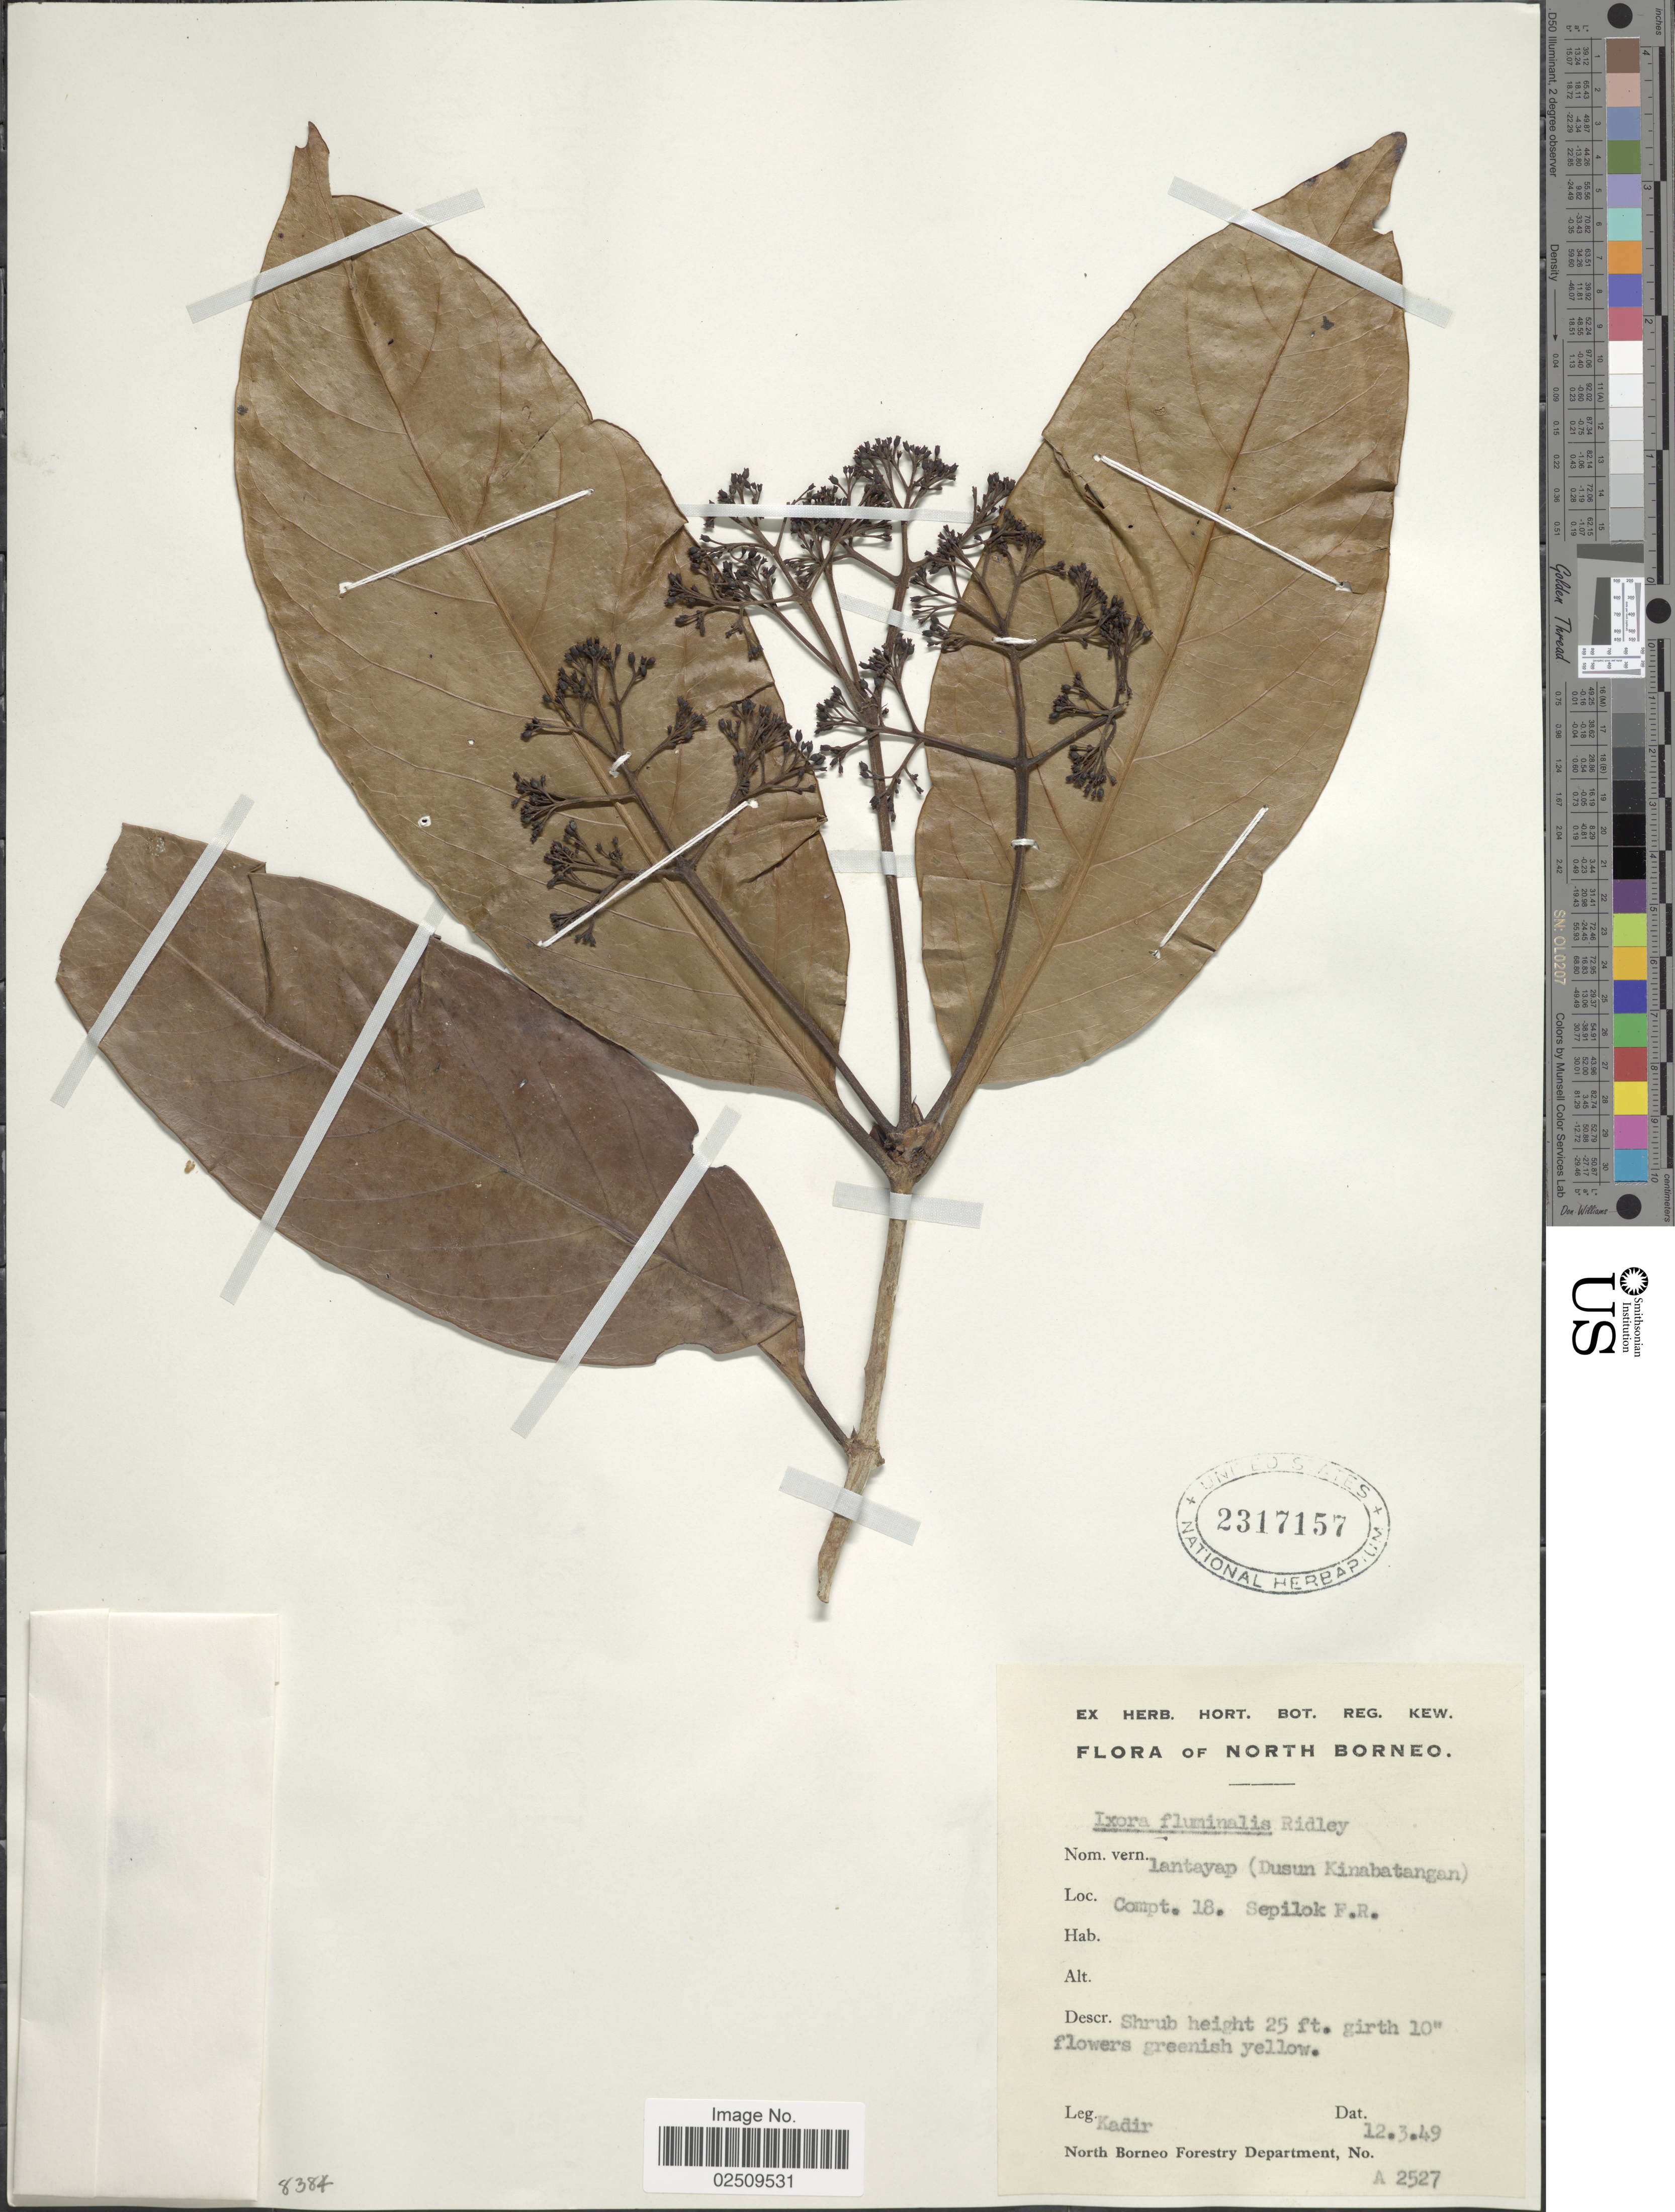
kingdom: Plantae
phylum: Tracheophyta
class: Magnoliopsida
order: Gentianales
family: Rubiaceae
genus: Ixora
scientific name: Ixora fluminalis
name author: Ridl.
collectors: -. Kadir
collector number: A2527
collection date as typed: Transcribed d/m/y: 12/3/49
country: Malaysia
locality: North Borneo, Compt. 18. Sepilok F.R.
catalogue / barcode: US 2317157